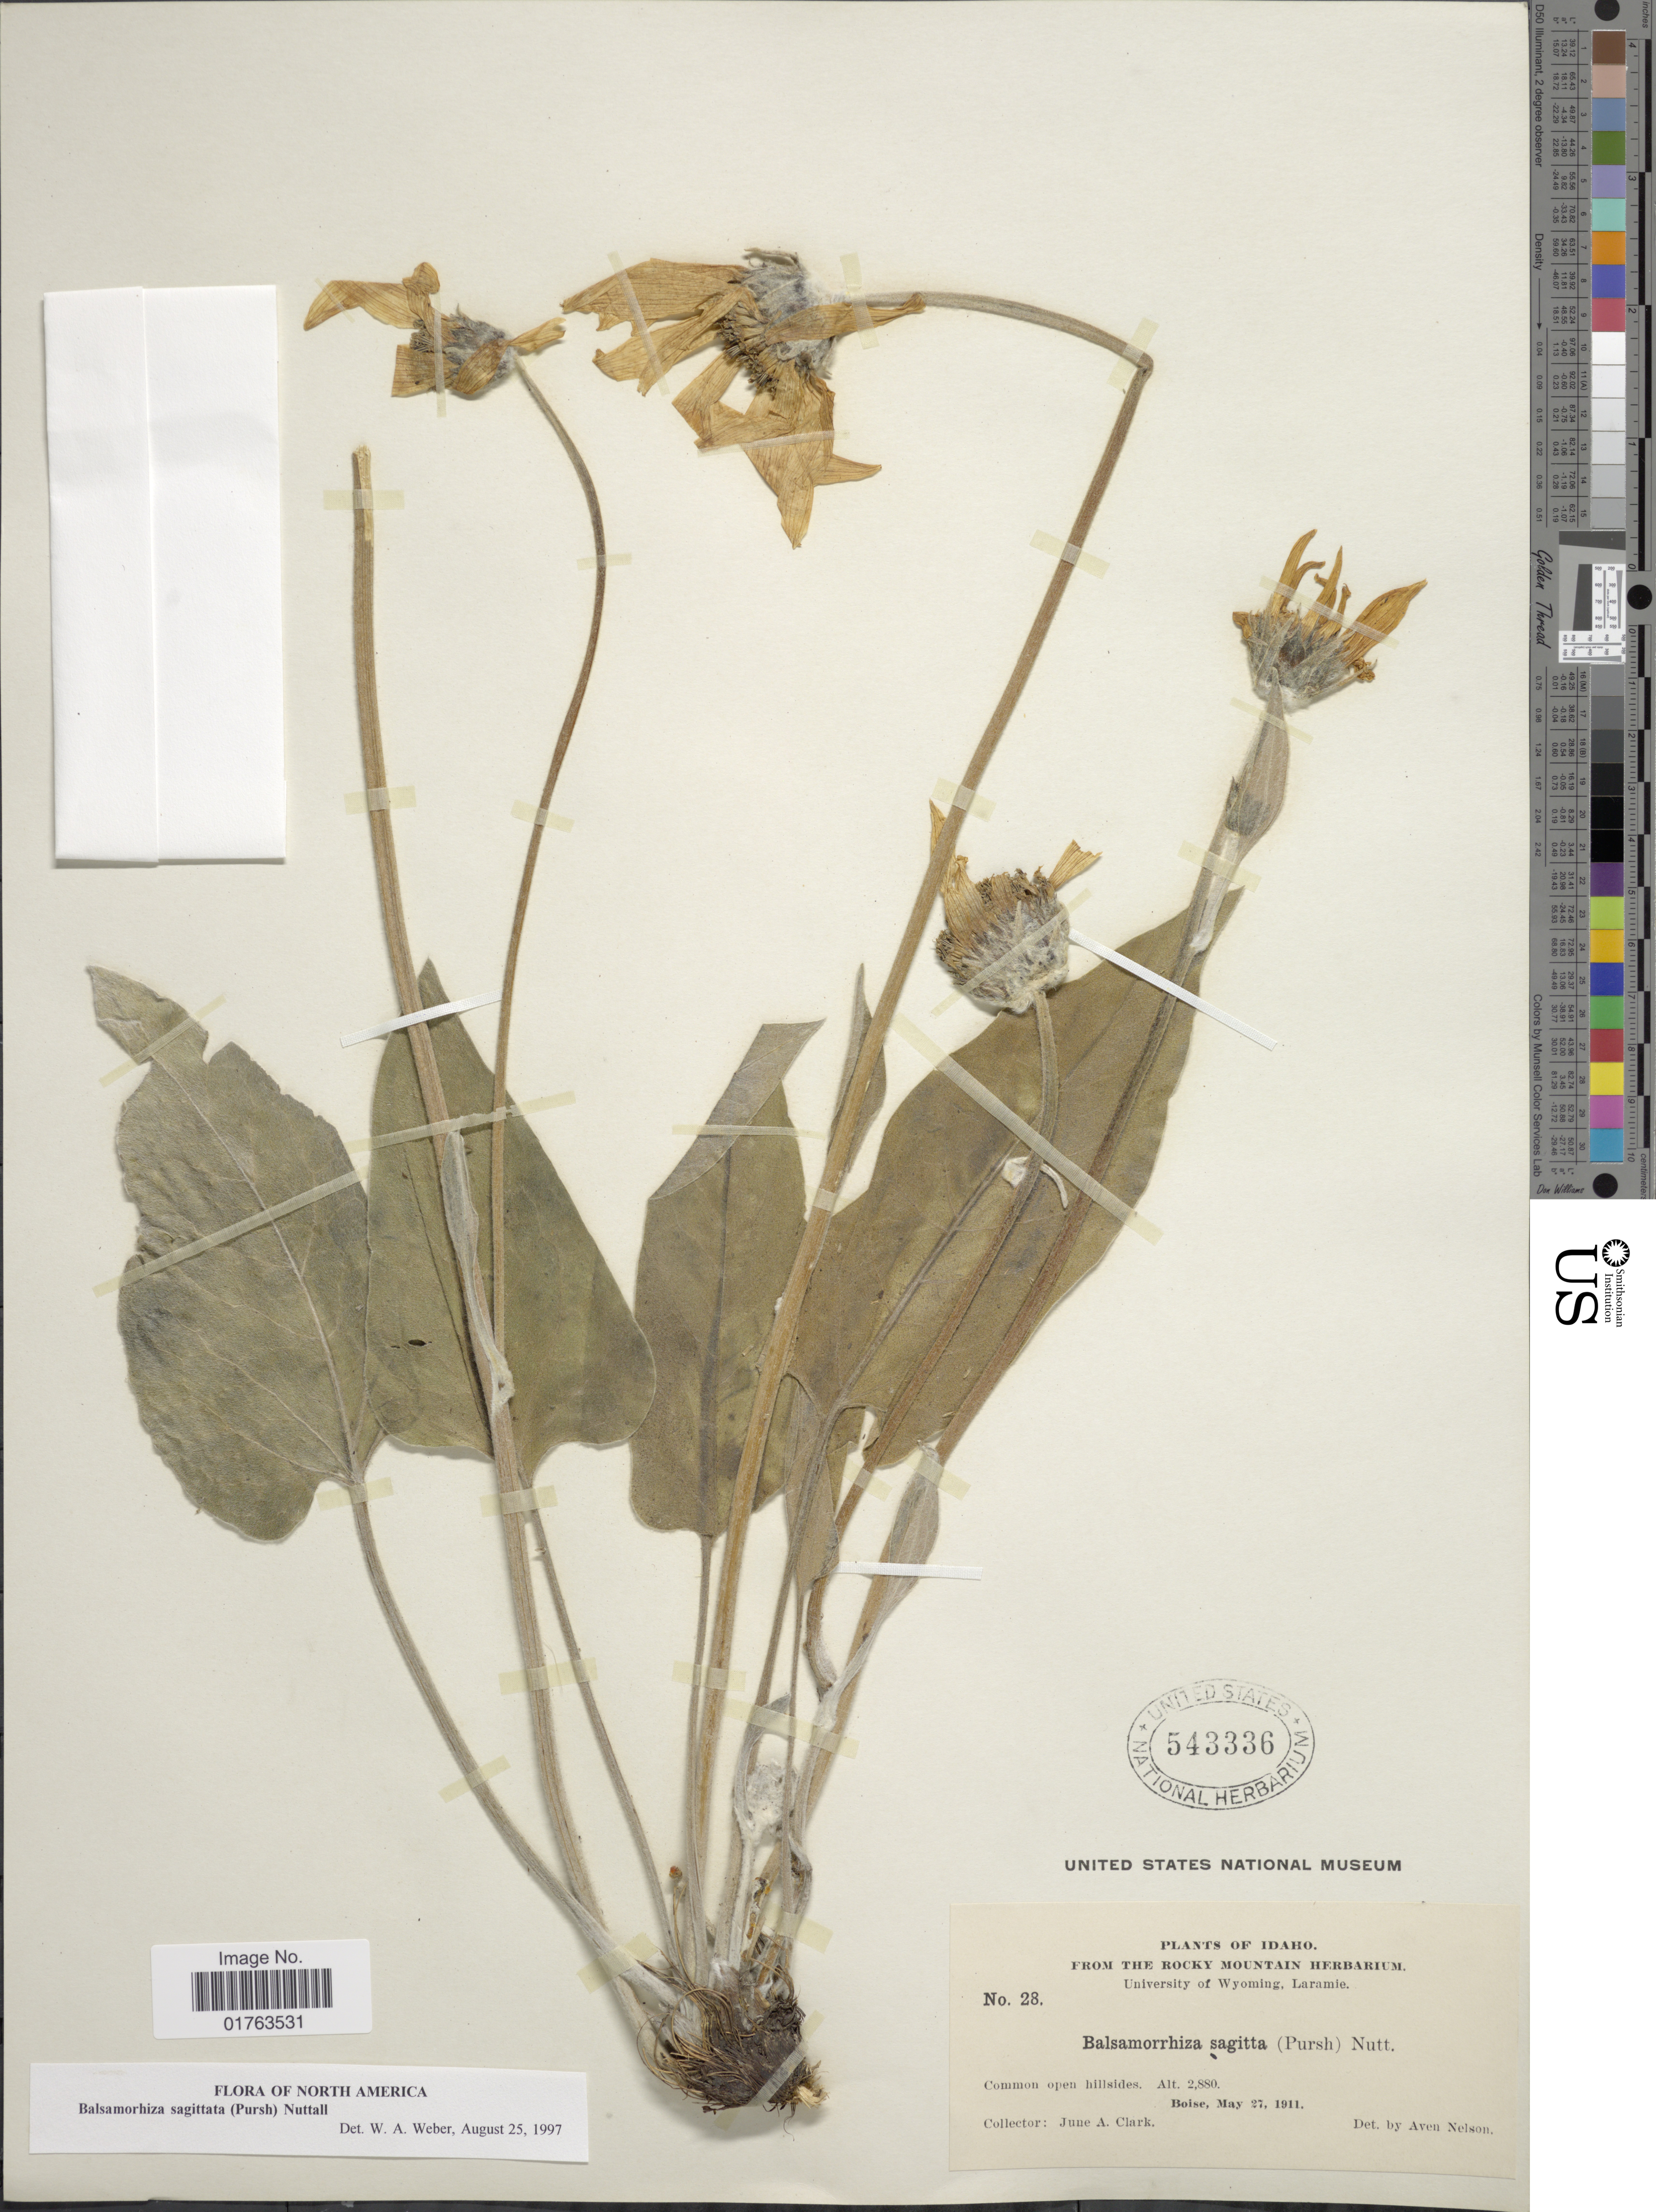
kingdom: Plantae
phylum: Tracheophyta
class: Magnoliopsida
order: Asterales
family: Asteraceae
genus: Balsamorhiza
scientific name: Balsamorhiza sagittata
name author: (Pursh) Nutt.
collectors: J. A. Clark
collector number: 28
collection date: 1911-05-27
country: United States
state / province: Idaho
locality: Common open hillsides, Boise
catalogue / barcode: US 543336